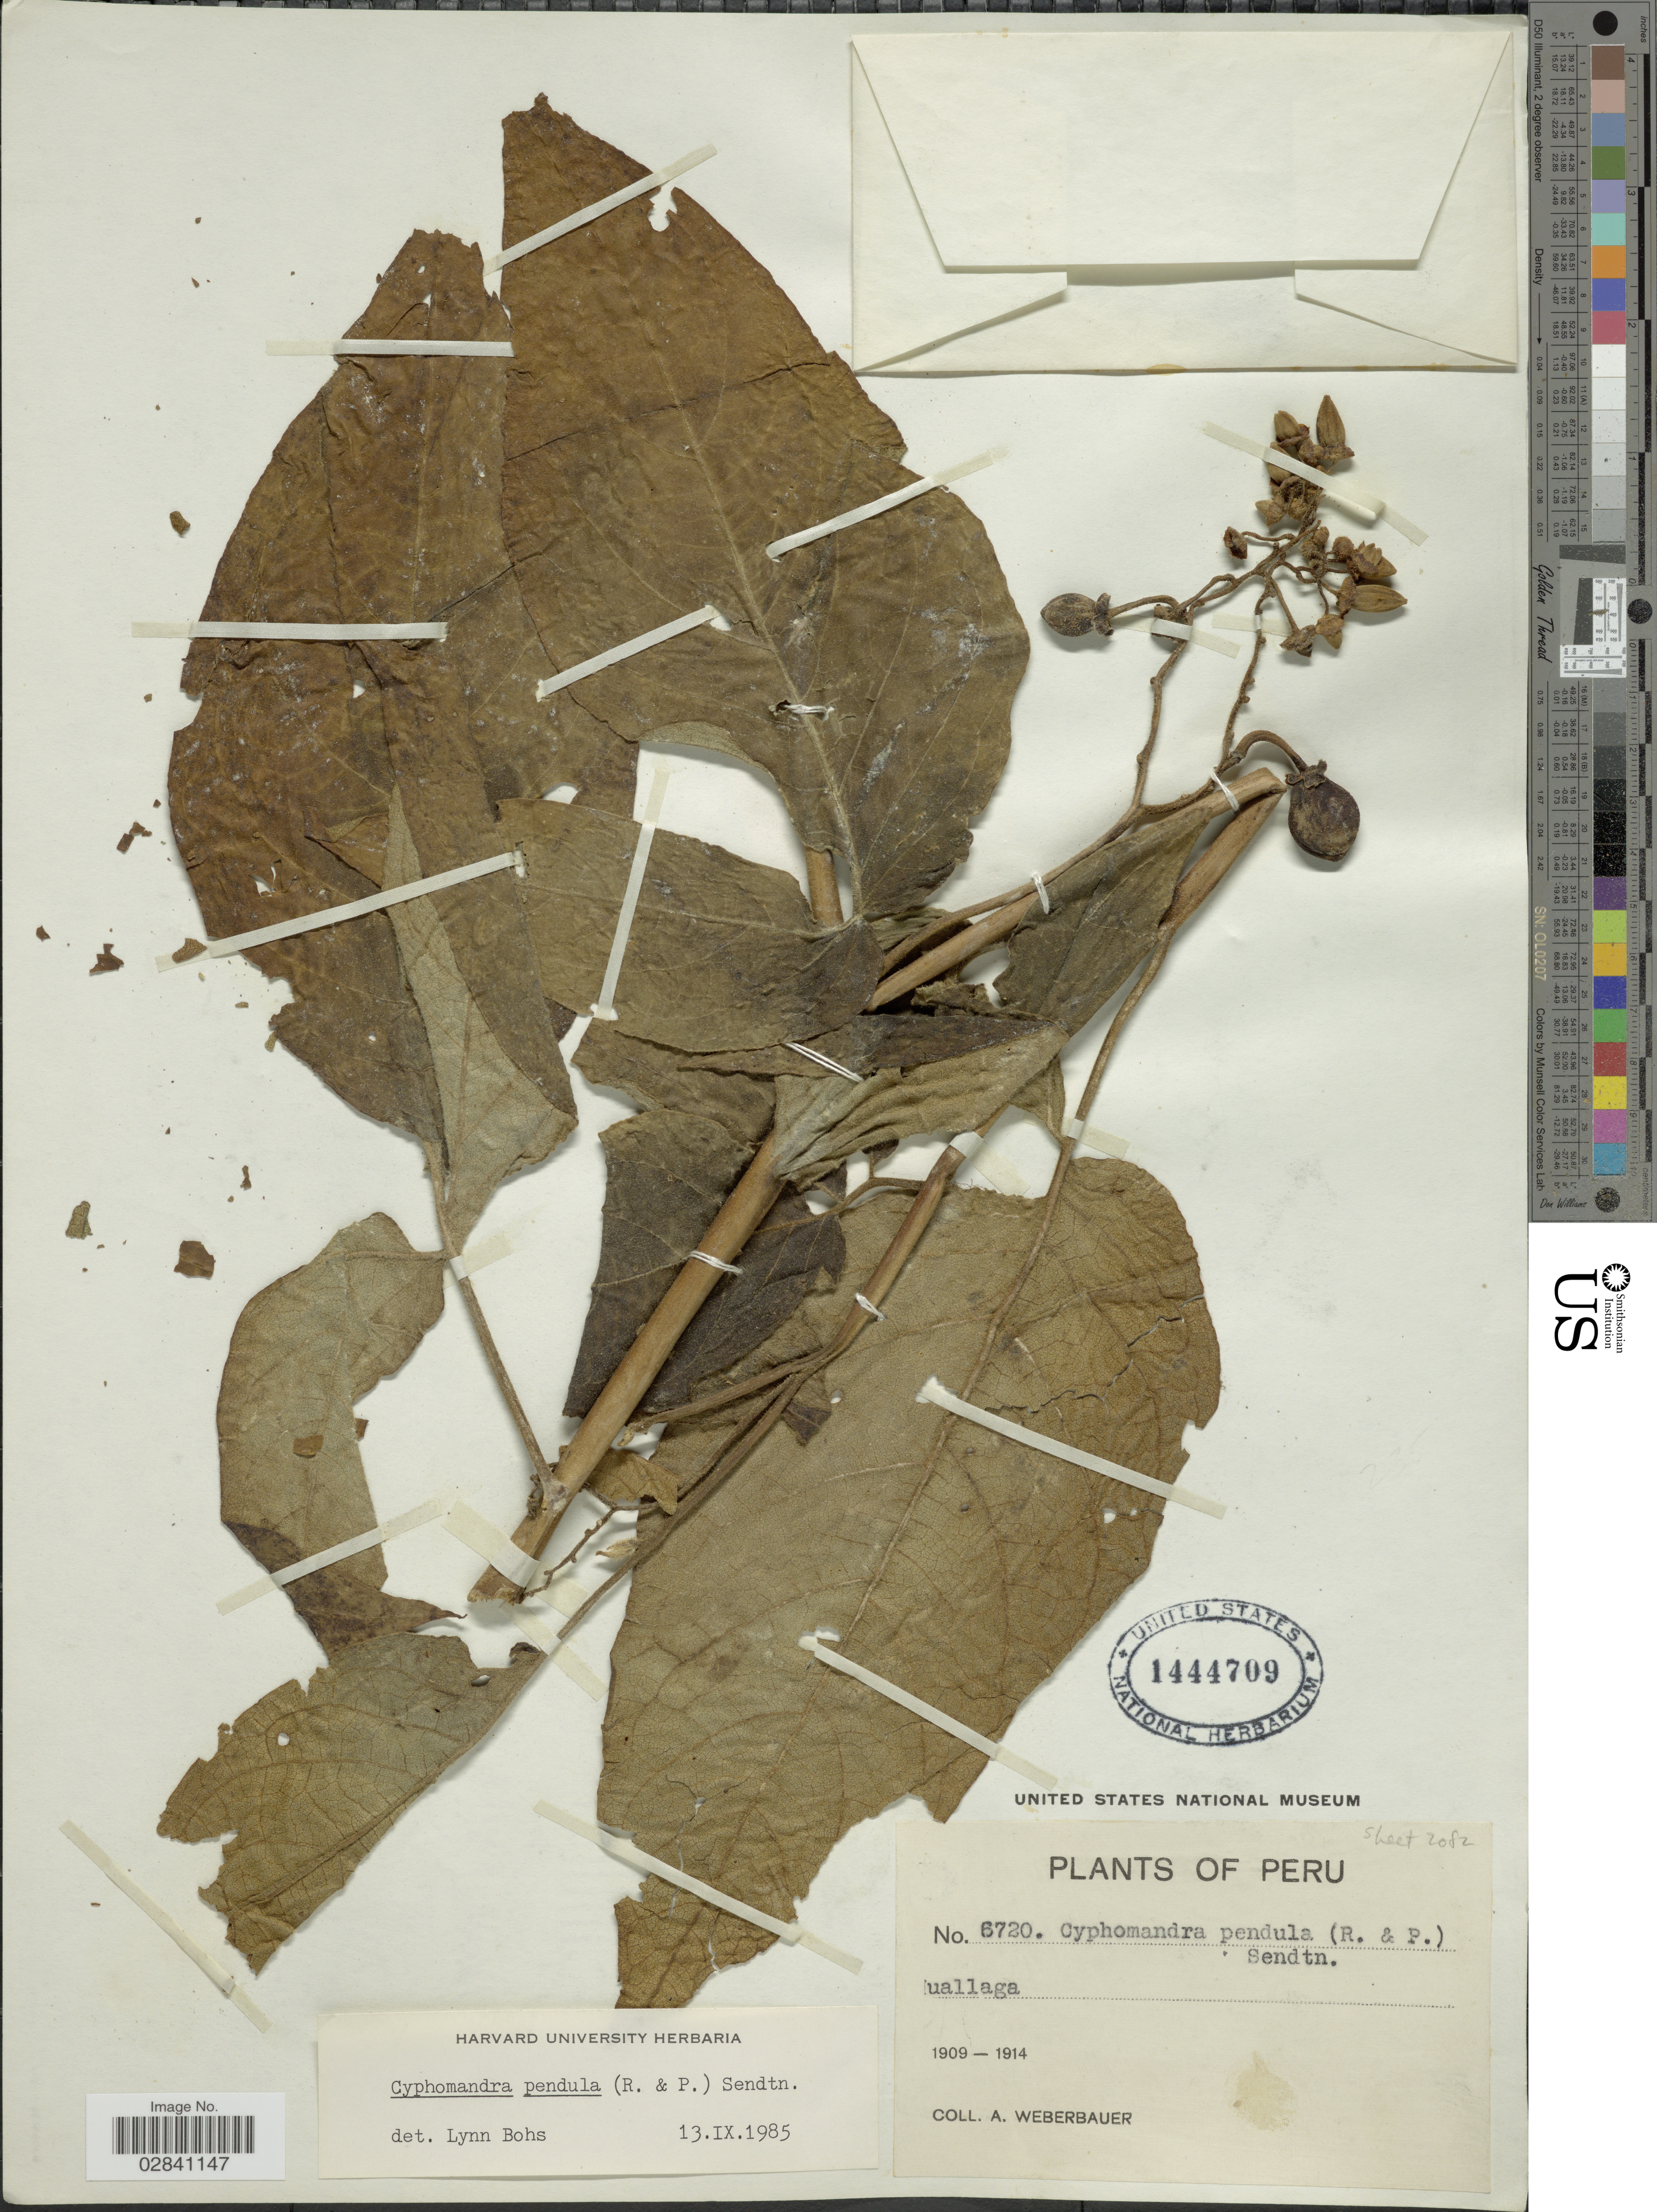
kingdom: Plantae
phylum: Tracheophyta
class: Magnoliopsida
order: Solanales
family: Solanaceae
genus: Cyphomandra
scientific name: Cyphomandra pendula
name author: (Ruiz & Pav.) Sendtn.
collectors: A. Weberbauer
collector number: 6720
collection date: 1909/1914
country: Peru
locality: Huallaga.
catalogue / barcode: US 1444709